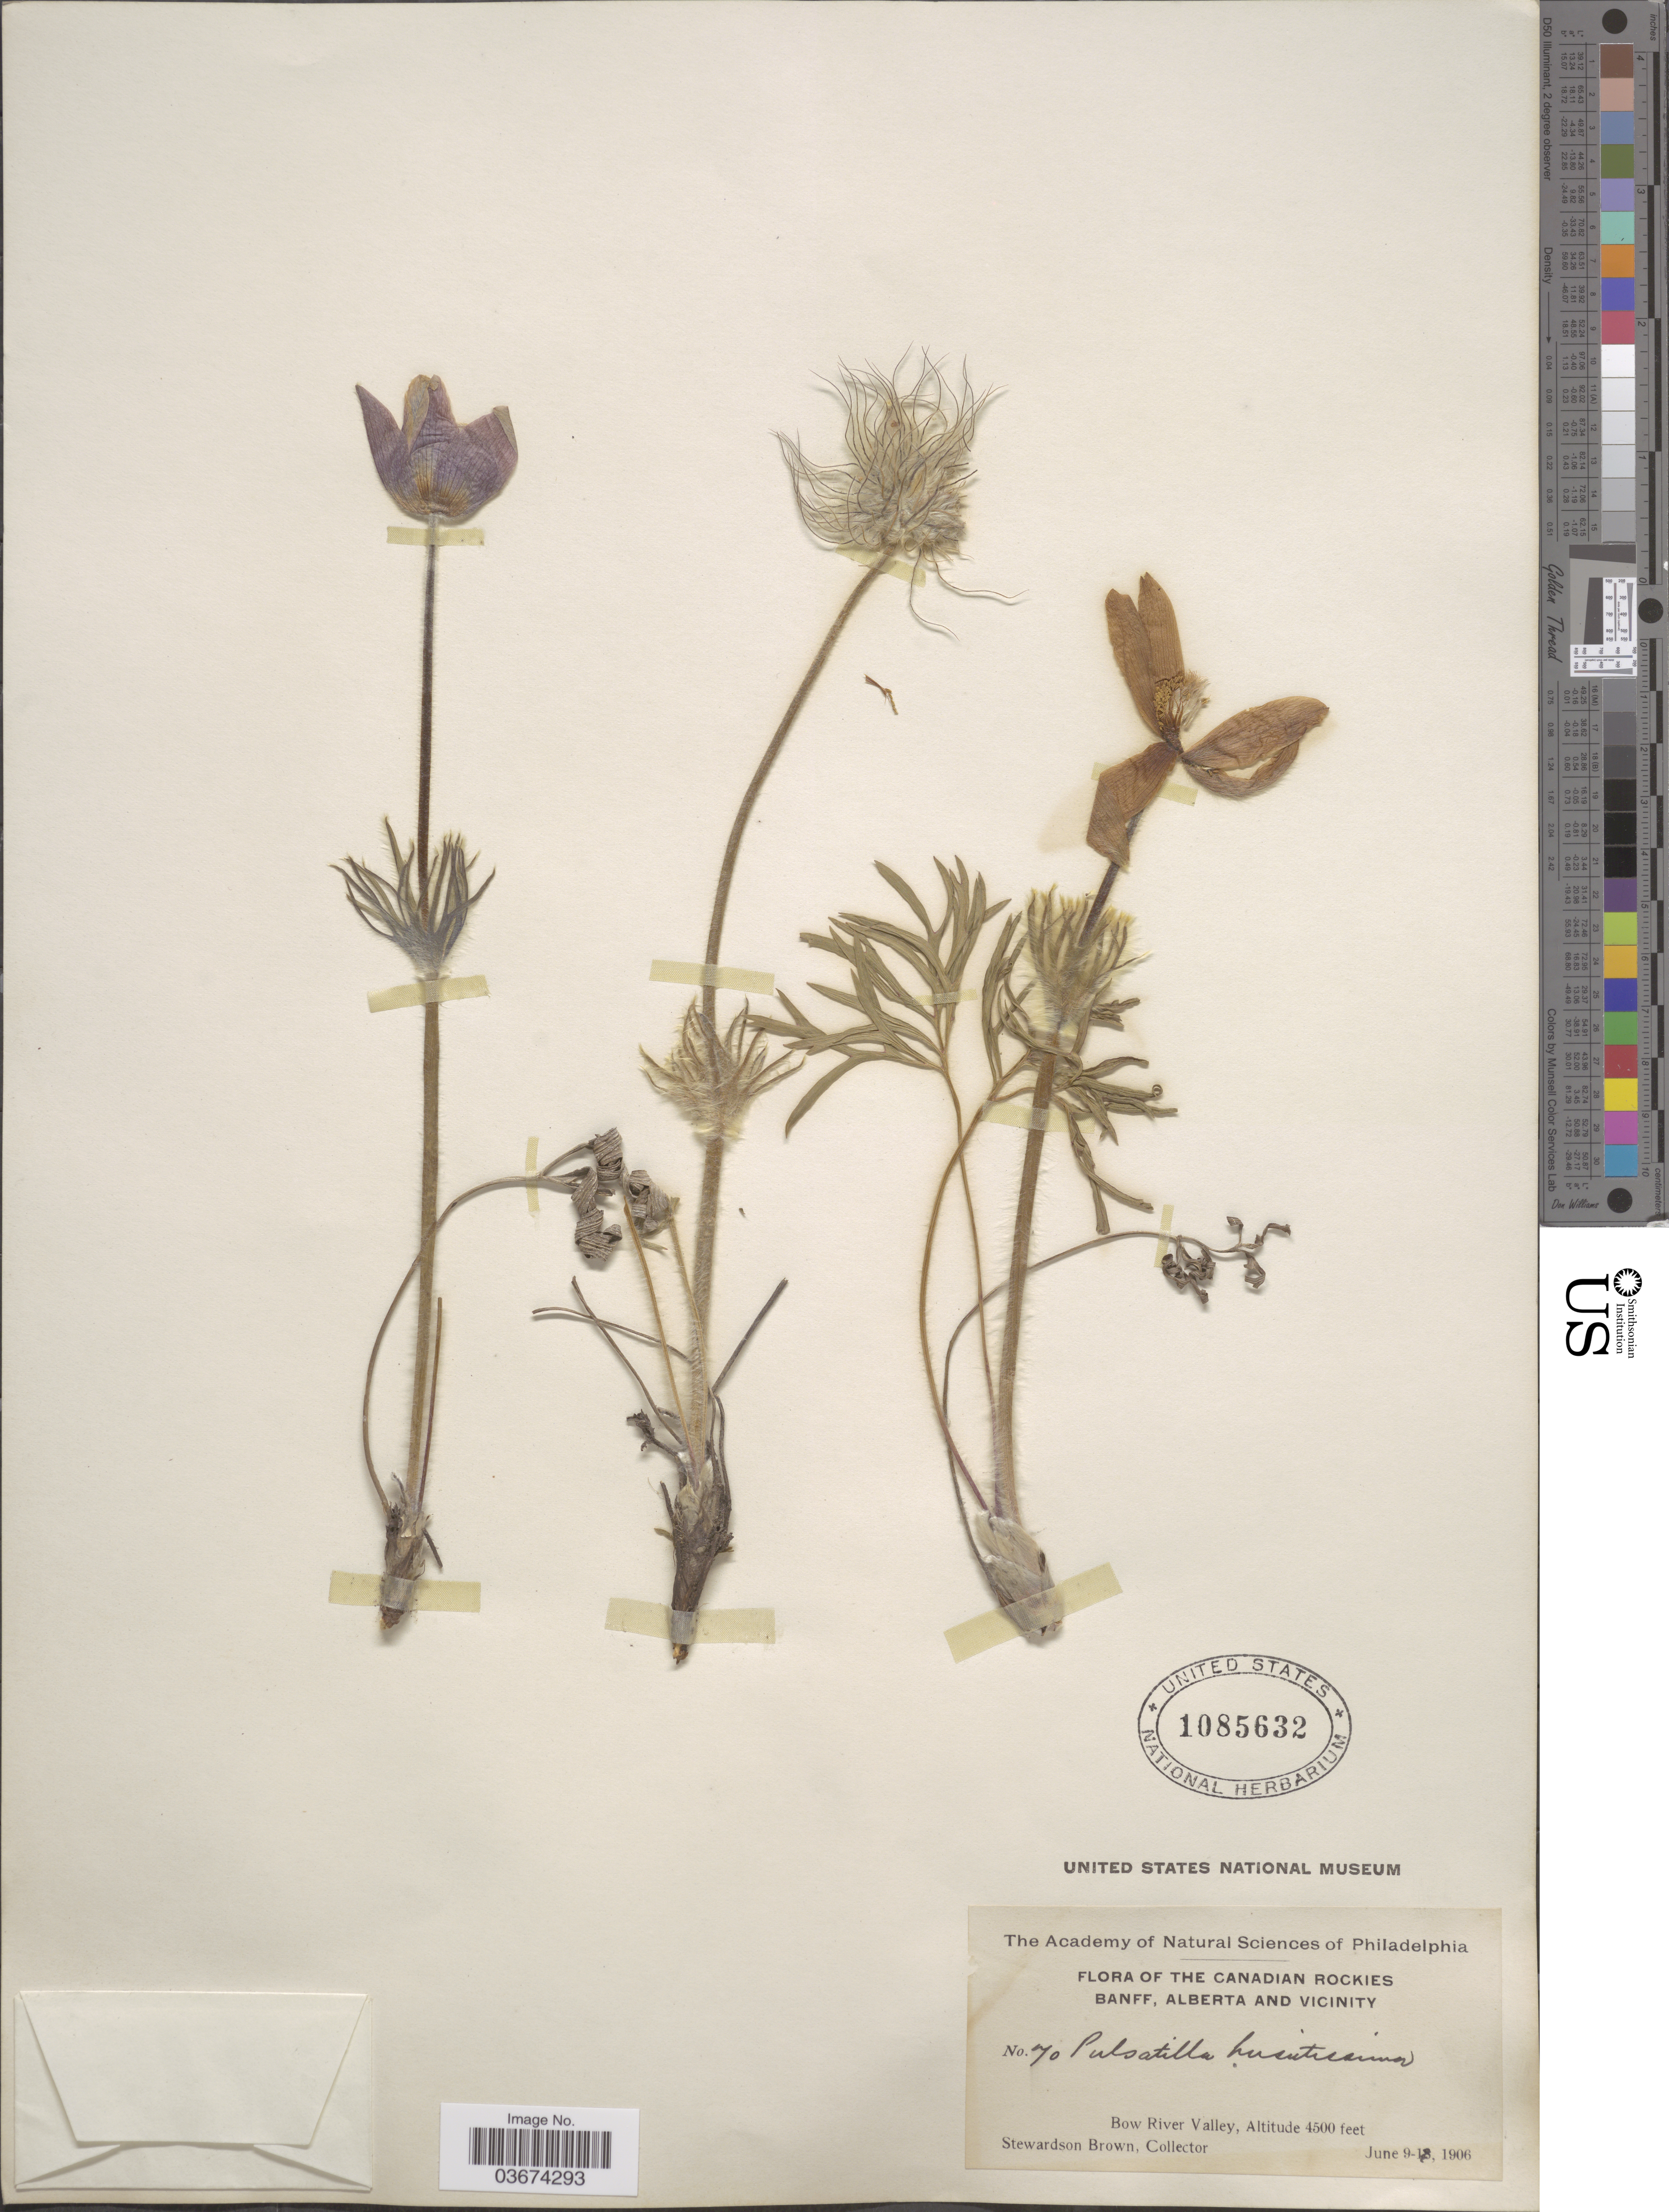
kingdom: Plantae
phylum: Tracheophyta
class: Magnoliopsida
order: Ranunculales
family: Ranunculaceae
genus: Pulsatilla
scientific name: Pulsatilla nuttalliana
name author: (DC.) Bercht. & J. Presl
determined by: Strong, Mark T., (BOT), Smithsonian Institution - National Museum of Natural History (UNITED STATES)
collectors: S. Brown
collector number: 70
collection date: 1906-06-09/1906-06-18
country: Canada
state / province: Alberta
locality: The Canadian Rockies. Banff, Alberta and Vicinity. Bow River Valley.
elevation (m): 1372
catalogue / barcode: US 1085632